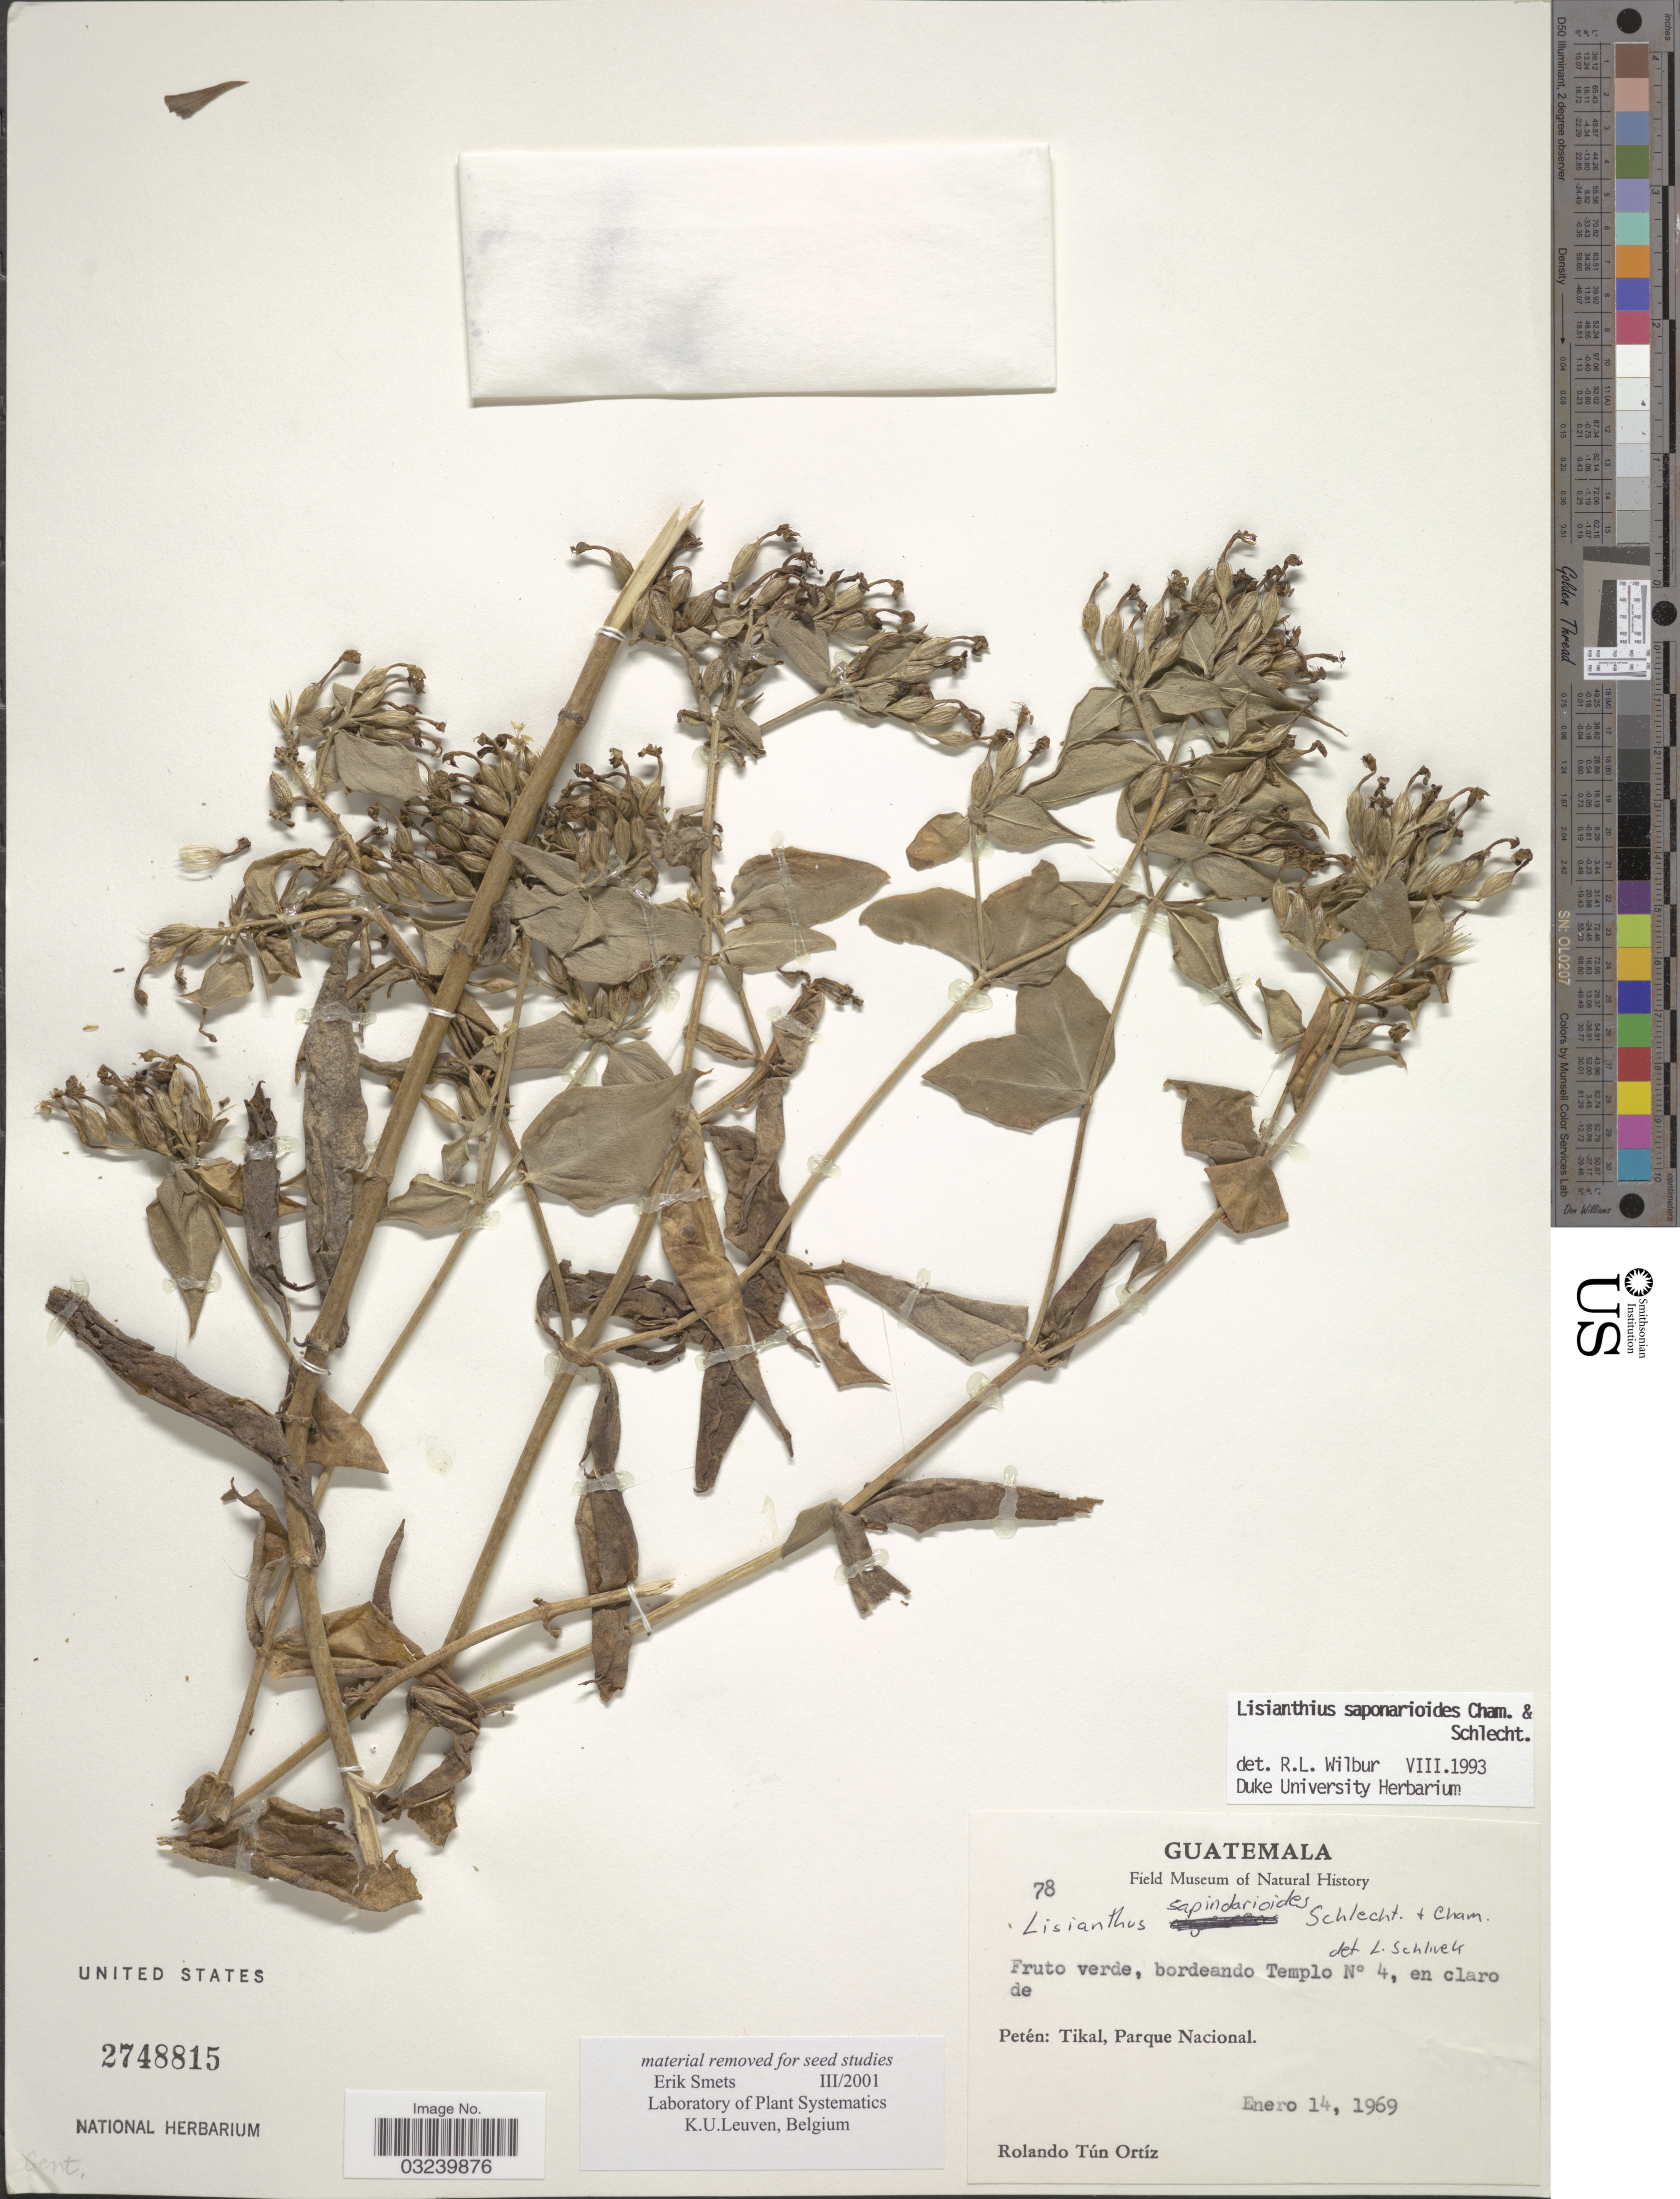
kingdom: Plantae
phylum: Tracheophyta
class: Magnoliopsida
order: Gentianales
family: Gentianaceae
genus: Lisianthius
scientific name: Lisianthius saponarioides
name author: Schltdl. & Cham.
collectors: R. Tún Ortíz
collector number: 78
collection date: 1969-01-14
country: Guatemala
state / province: El Petén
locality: Péten: Tikal, Parque Nacional.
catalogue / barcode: US 2748815